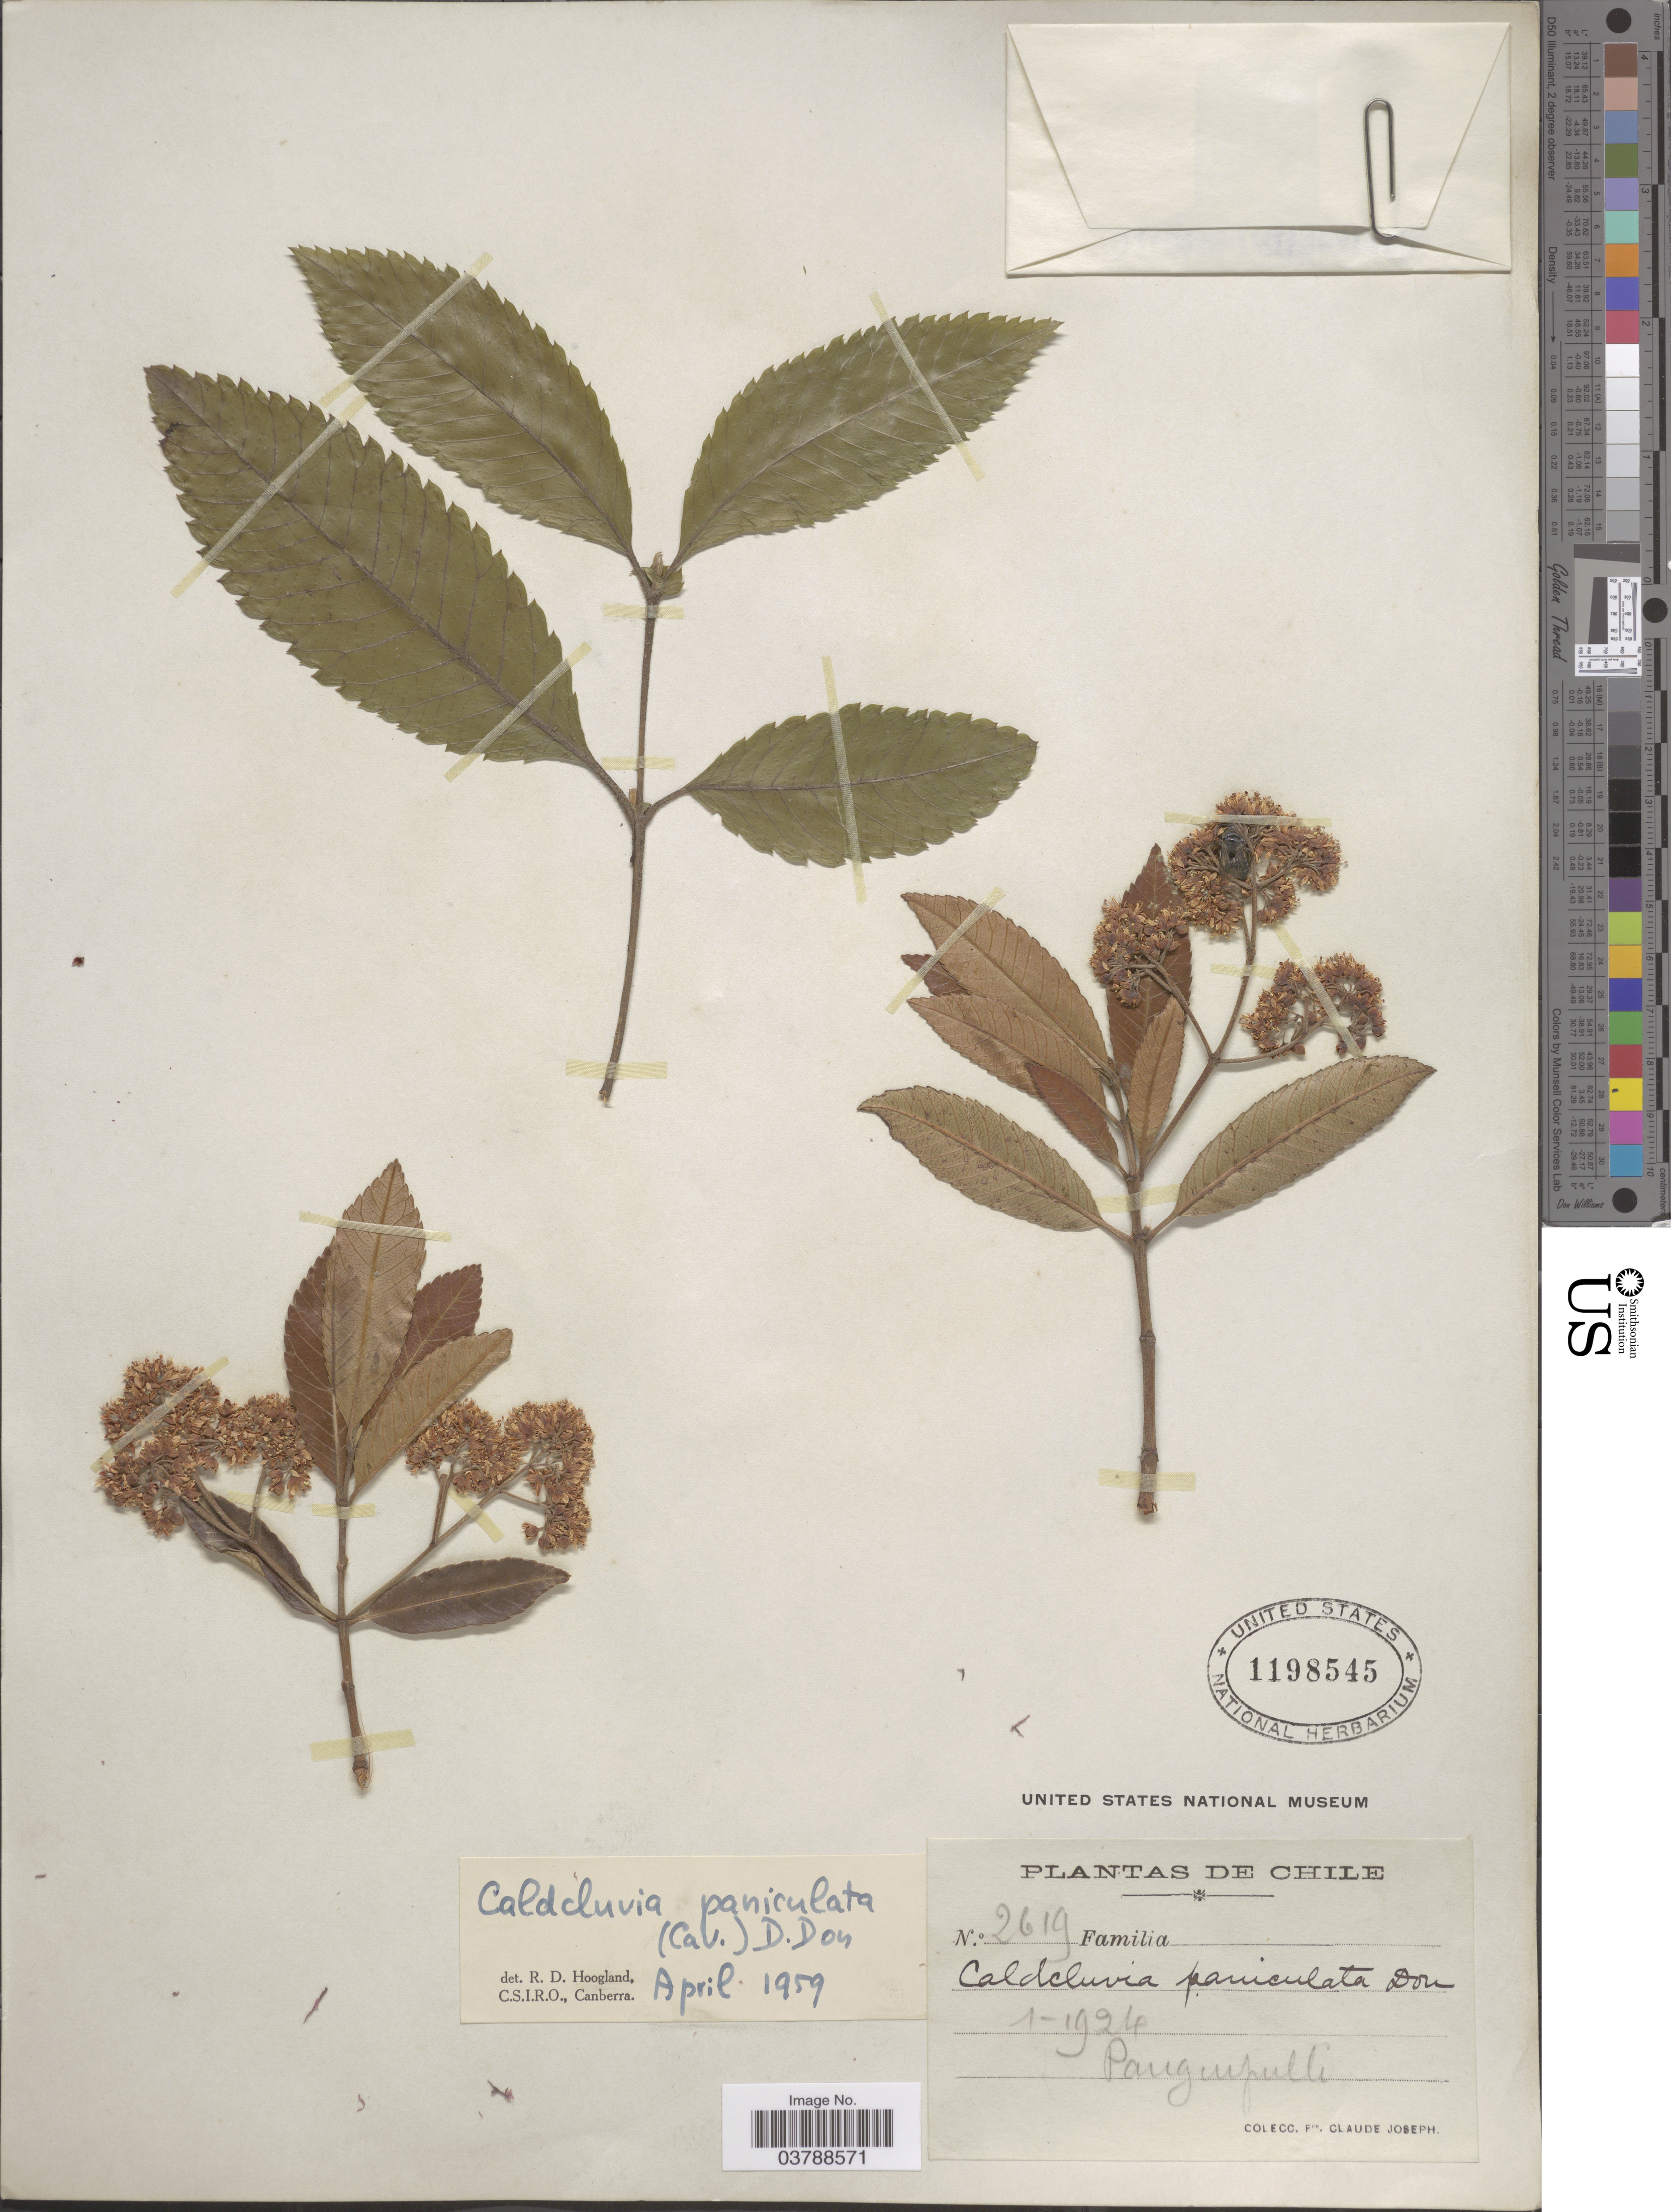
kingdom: Plantae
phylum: Tracheophyta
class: Magnoliopsida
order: Oxalidales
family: Cunoniaceae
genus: Caldcluvia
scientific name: Caldcluvia paniculata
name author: (Cav.) D. Don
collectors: Bro. Claude-Joseph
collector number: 2619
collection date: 1924-01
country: Chile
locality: Panguipulli.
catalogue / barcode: US 1198545